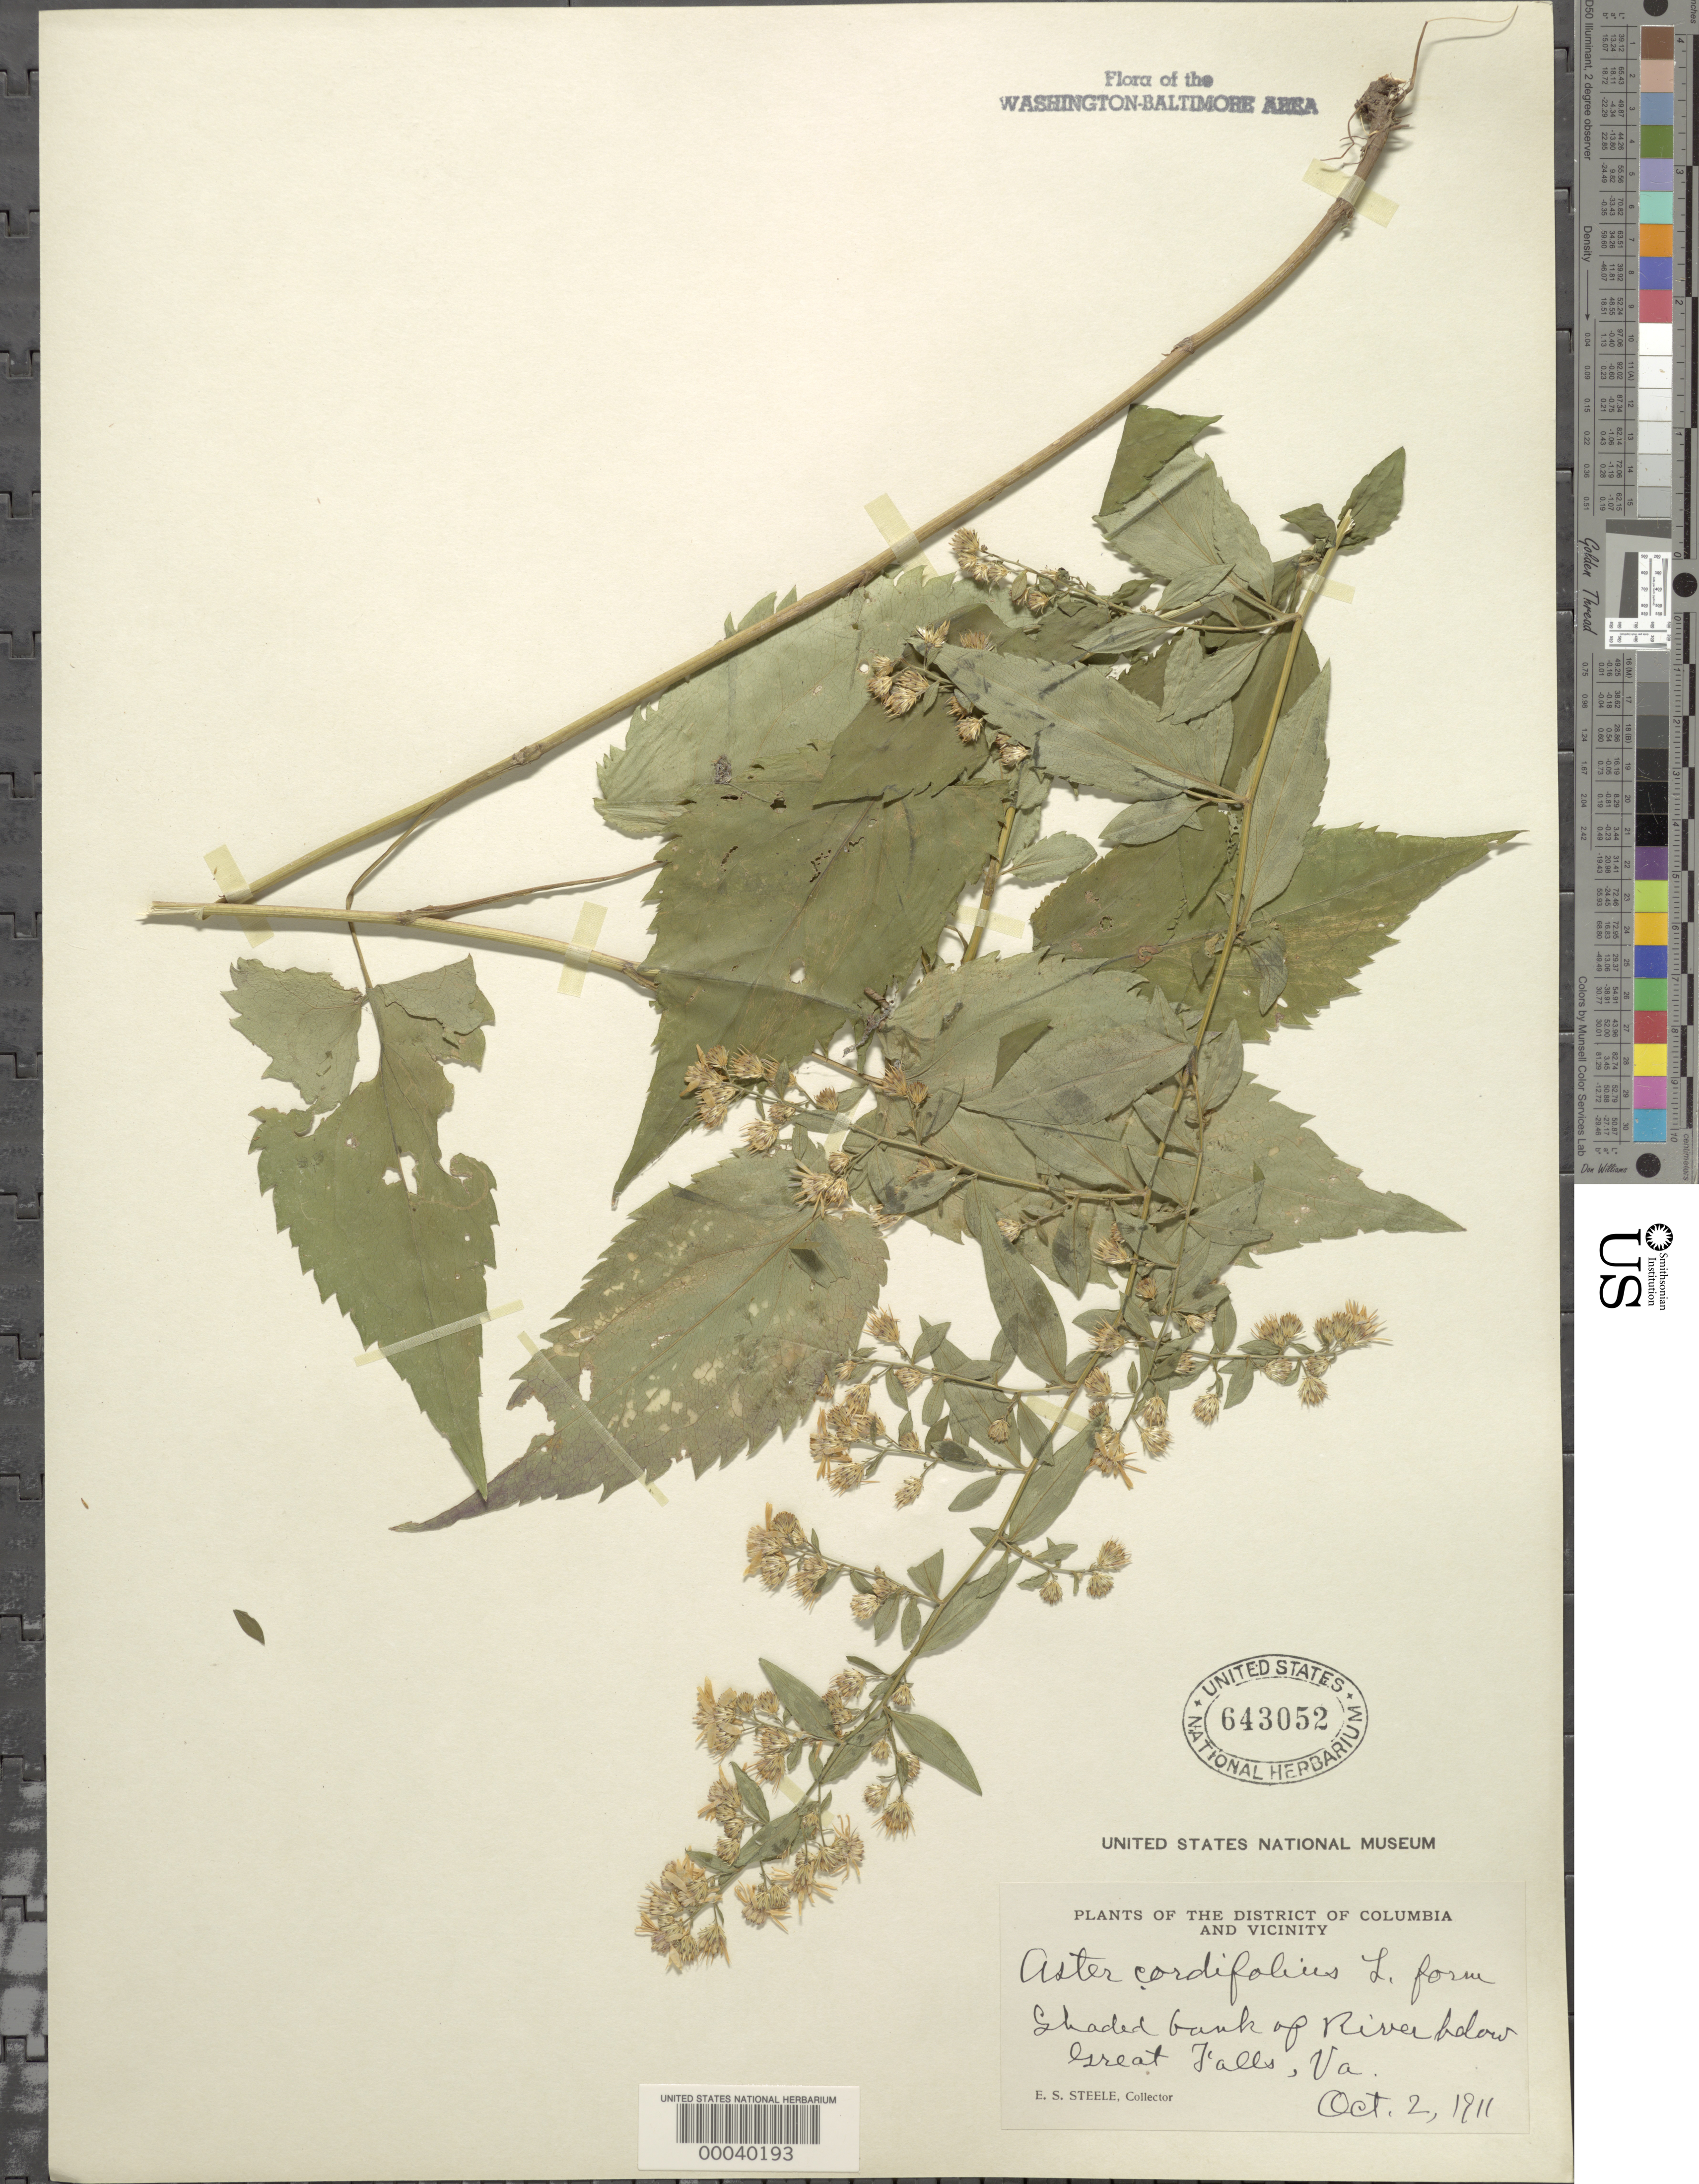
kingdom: Plantae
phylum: Tracheophyta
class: Magnoliopsida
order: Asterales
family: Asteraceae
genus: Symphyotrichum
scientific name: Symphyotrichum cordifolium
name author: (L.) G.L. Nesom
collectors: E. Steele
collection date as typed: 02 Oct 1911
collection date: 1911-10-02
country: United States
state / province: Virginia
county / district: Fairfax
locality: Below Great Falls C. & O. Canal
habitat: Shaded banks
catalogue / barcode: US 643052